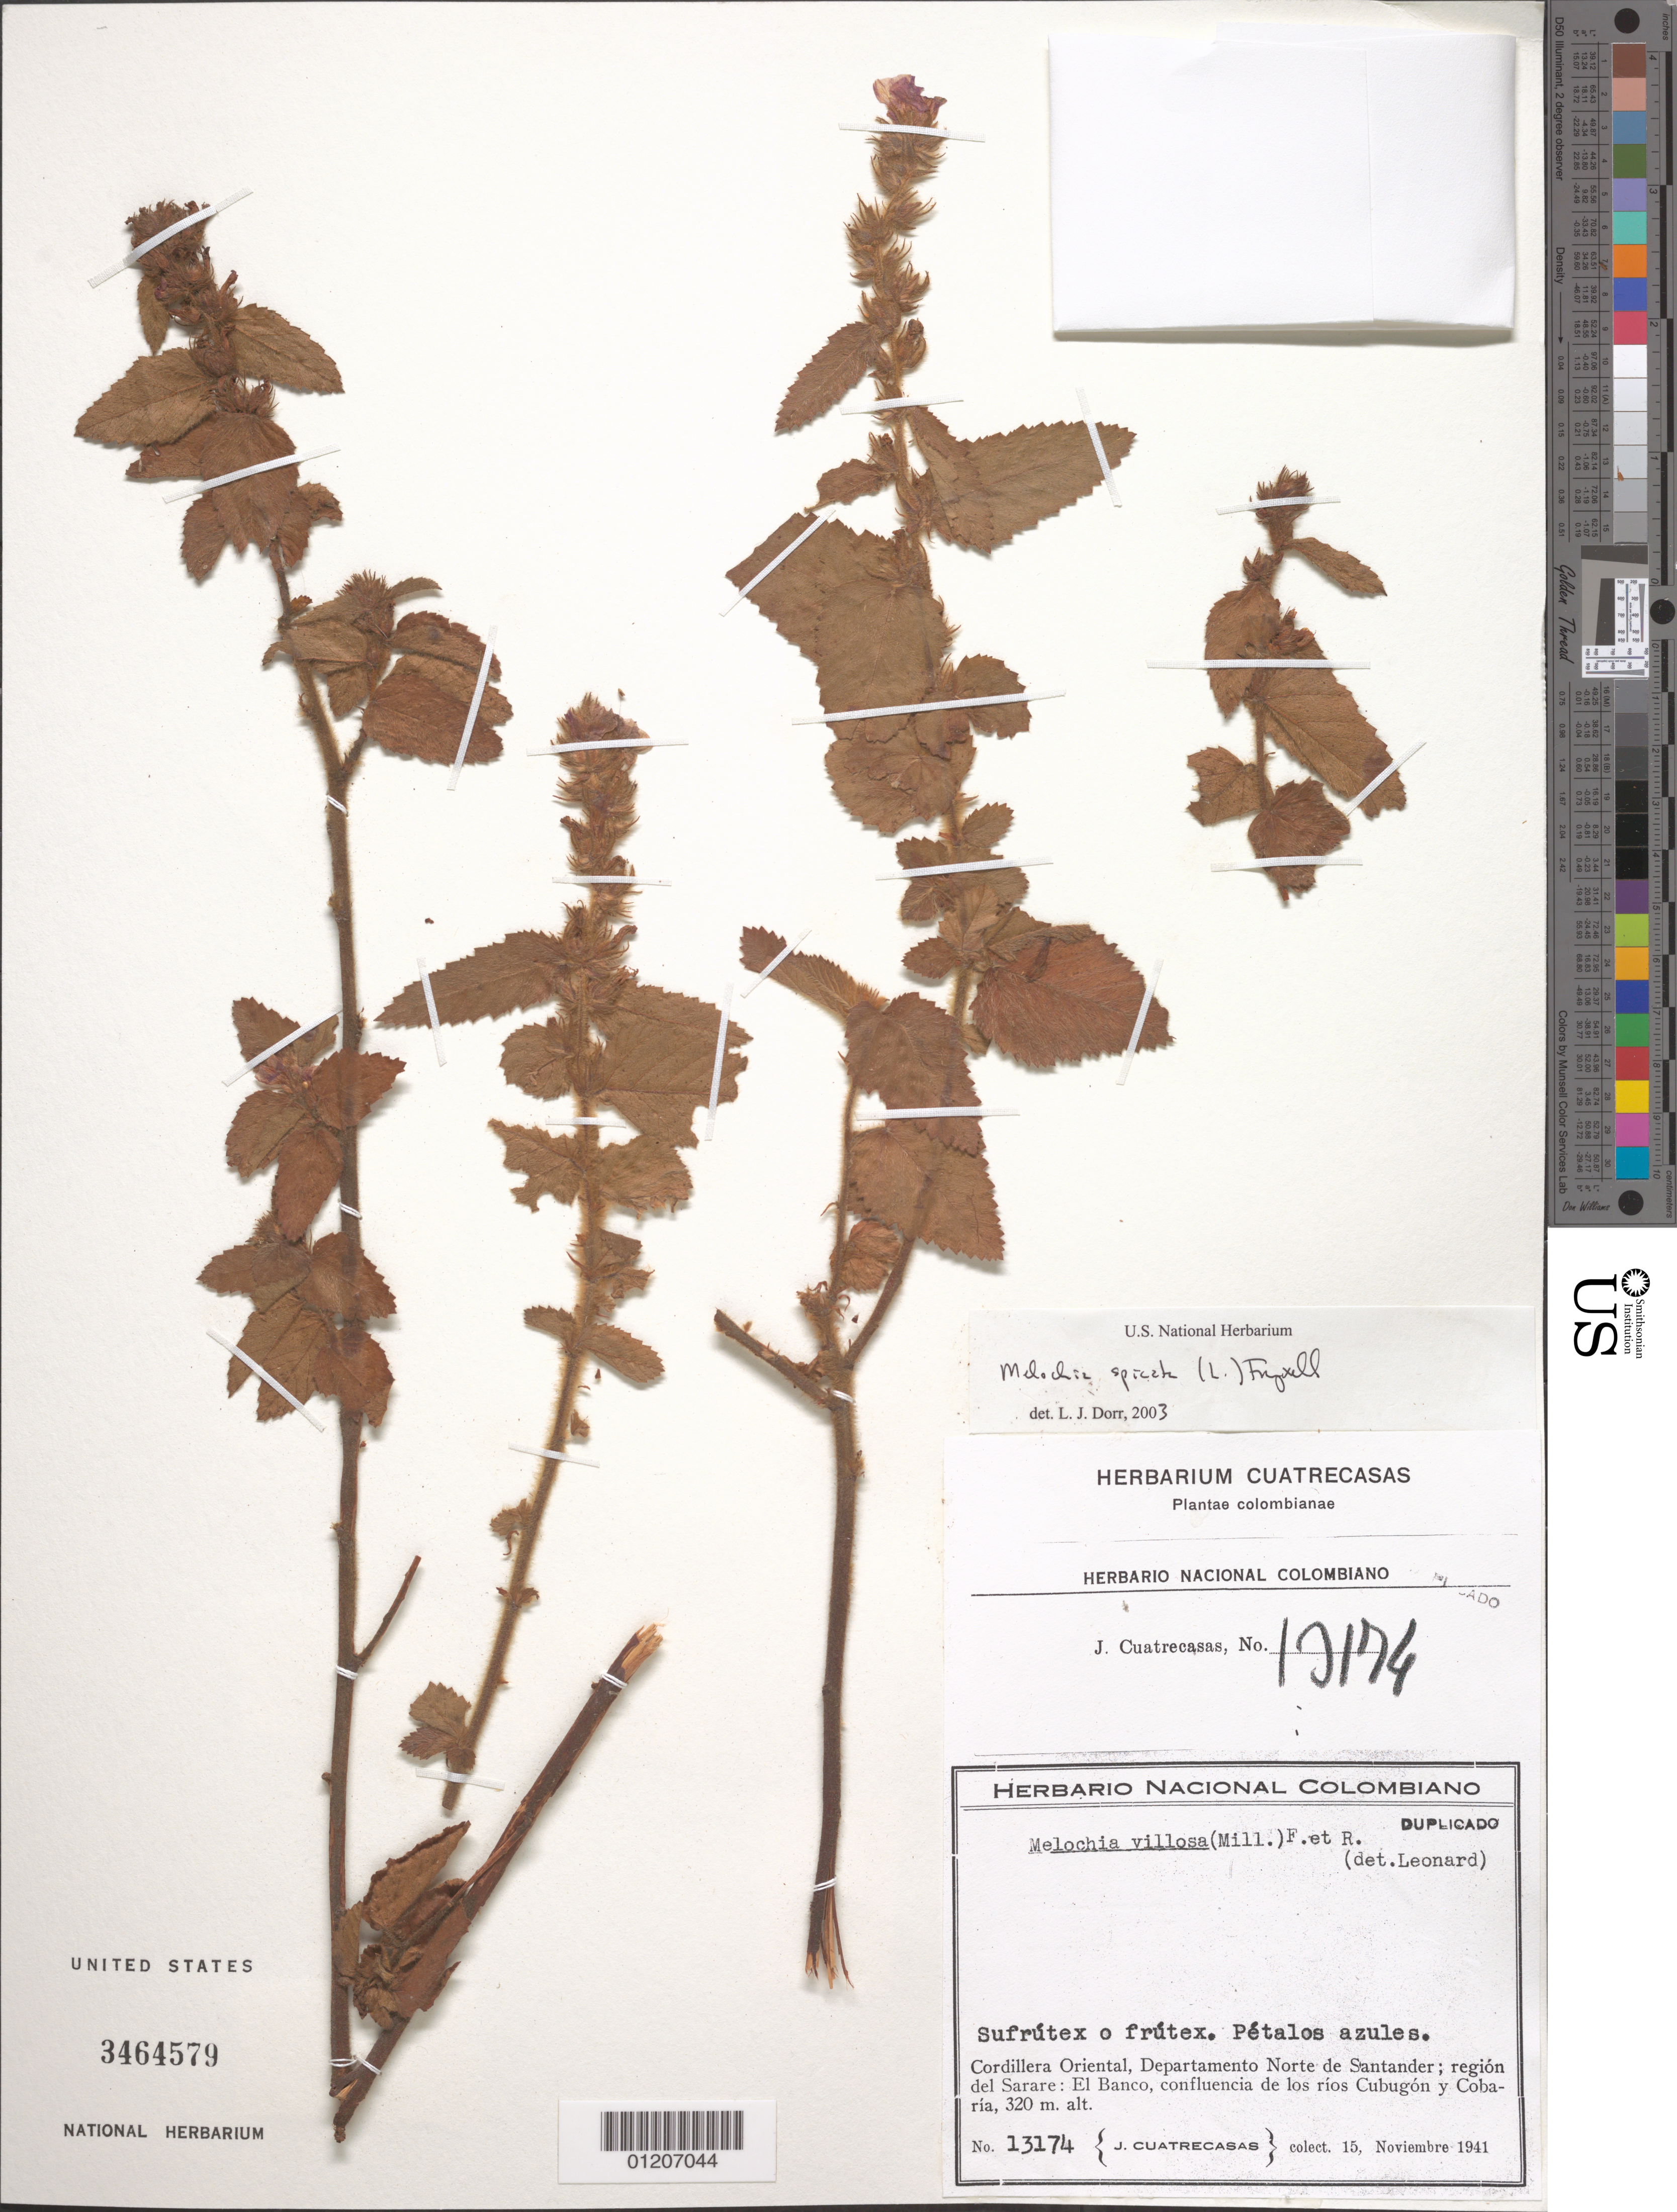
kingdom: Plantae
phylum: Tracheophyta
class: Magnoliopsida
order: Malvales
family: Malvaceae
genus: Melochia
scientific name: Melochia spicata var. spicata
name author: (L.) Fryxell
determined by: Dorr, L. J., (BOT), Smithsonian Institution - National Museum of Natural History (UNITED STATES)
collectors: J. Cuatrecasas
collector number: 13174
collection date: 1941-11-15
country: Colombia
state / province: Norte de Santander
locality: Cordillera Oriental, Departamento Norte de Santander; región del Sarare: El Banco, confluencia de los ríos Cubugón y Cobaría.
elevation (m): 320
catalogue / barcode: US 3464579